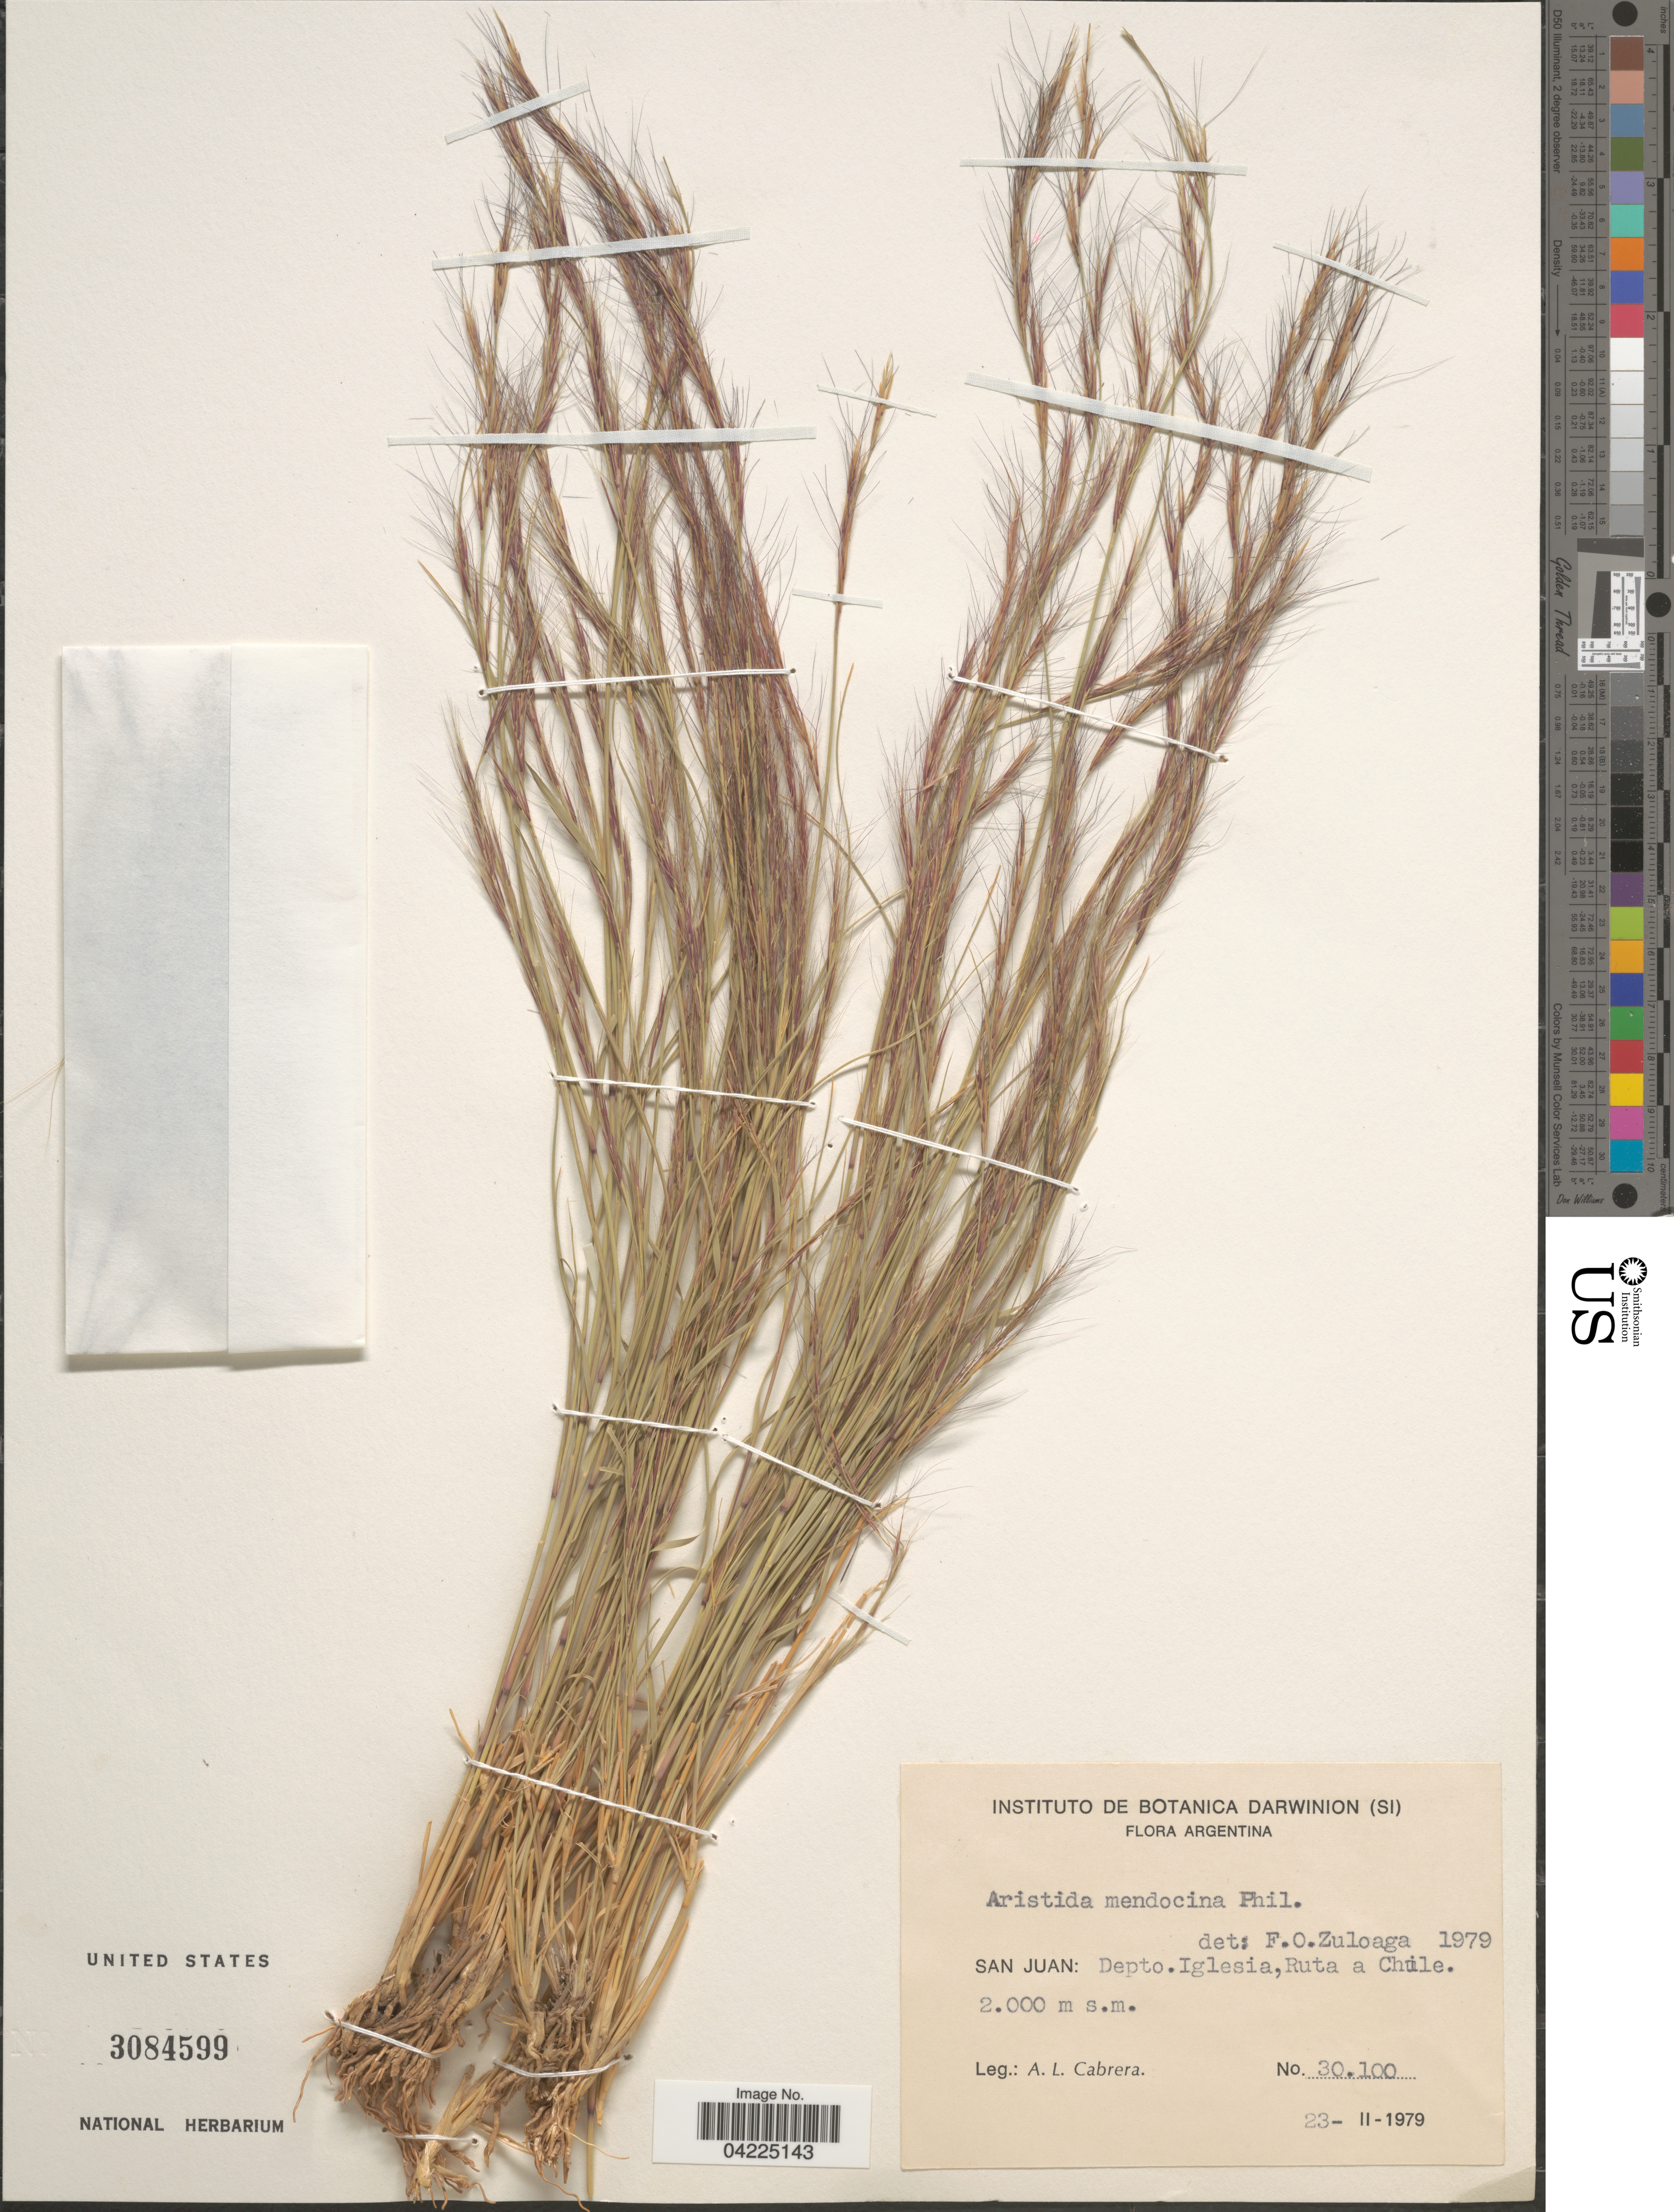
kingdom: Plantae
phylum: Tracheophyta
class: Liliopsida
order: Poales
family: Poaceae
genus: Aristida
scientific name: Aristida mendocina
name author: Phil.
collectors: A. L. Cabrera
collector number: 30100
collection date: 1979-02-23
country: Argentina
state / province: San Juan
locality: Depto. Iglesia, Ruta a Chile.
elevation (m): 2000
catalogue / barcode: US 3084599